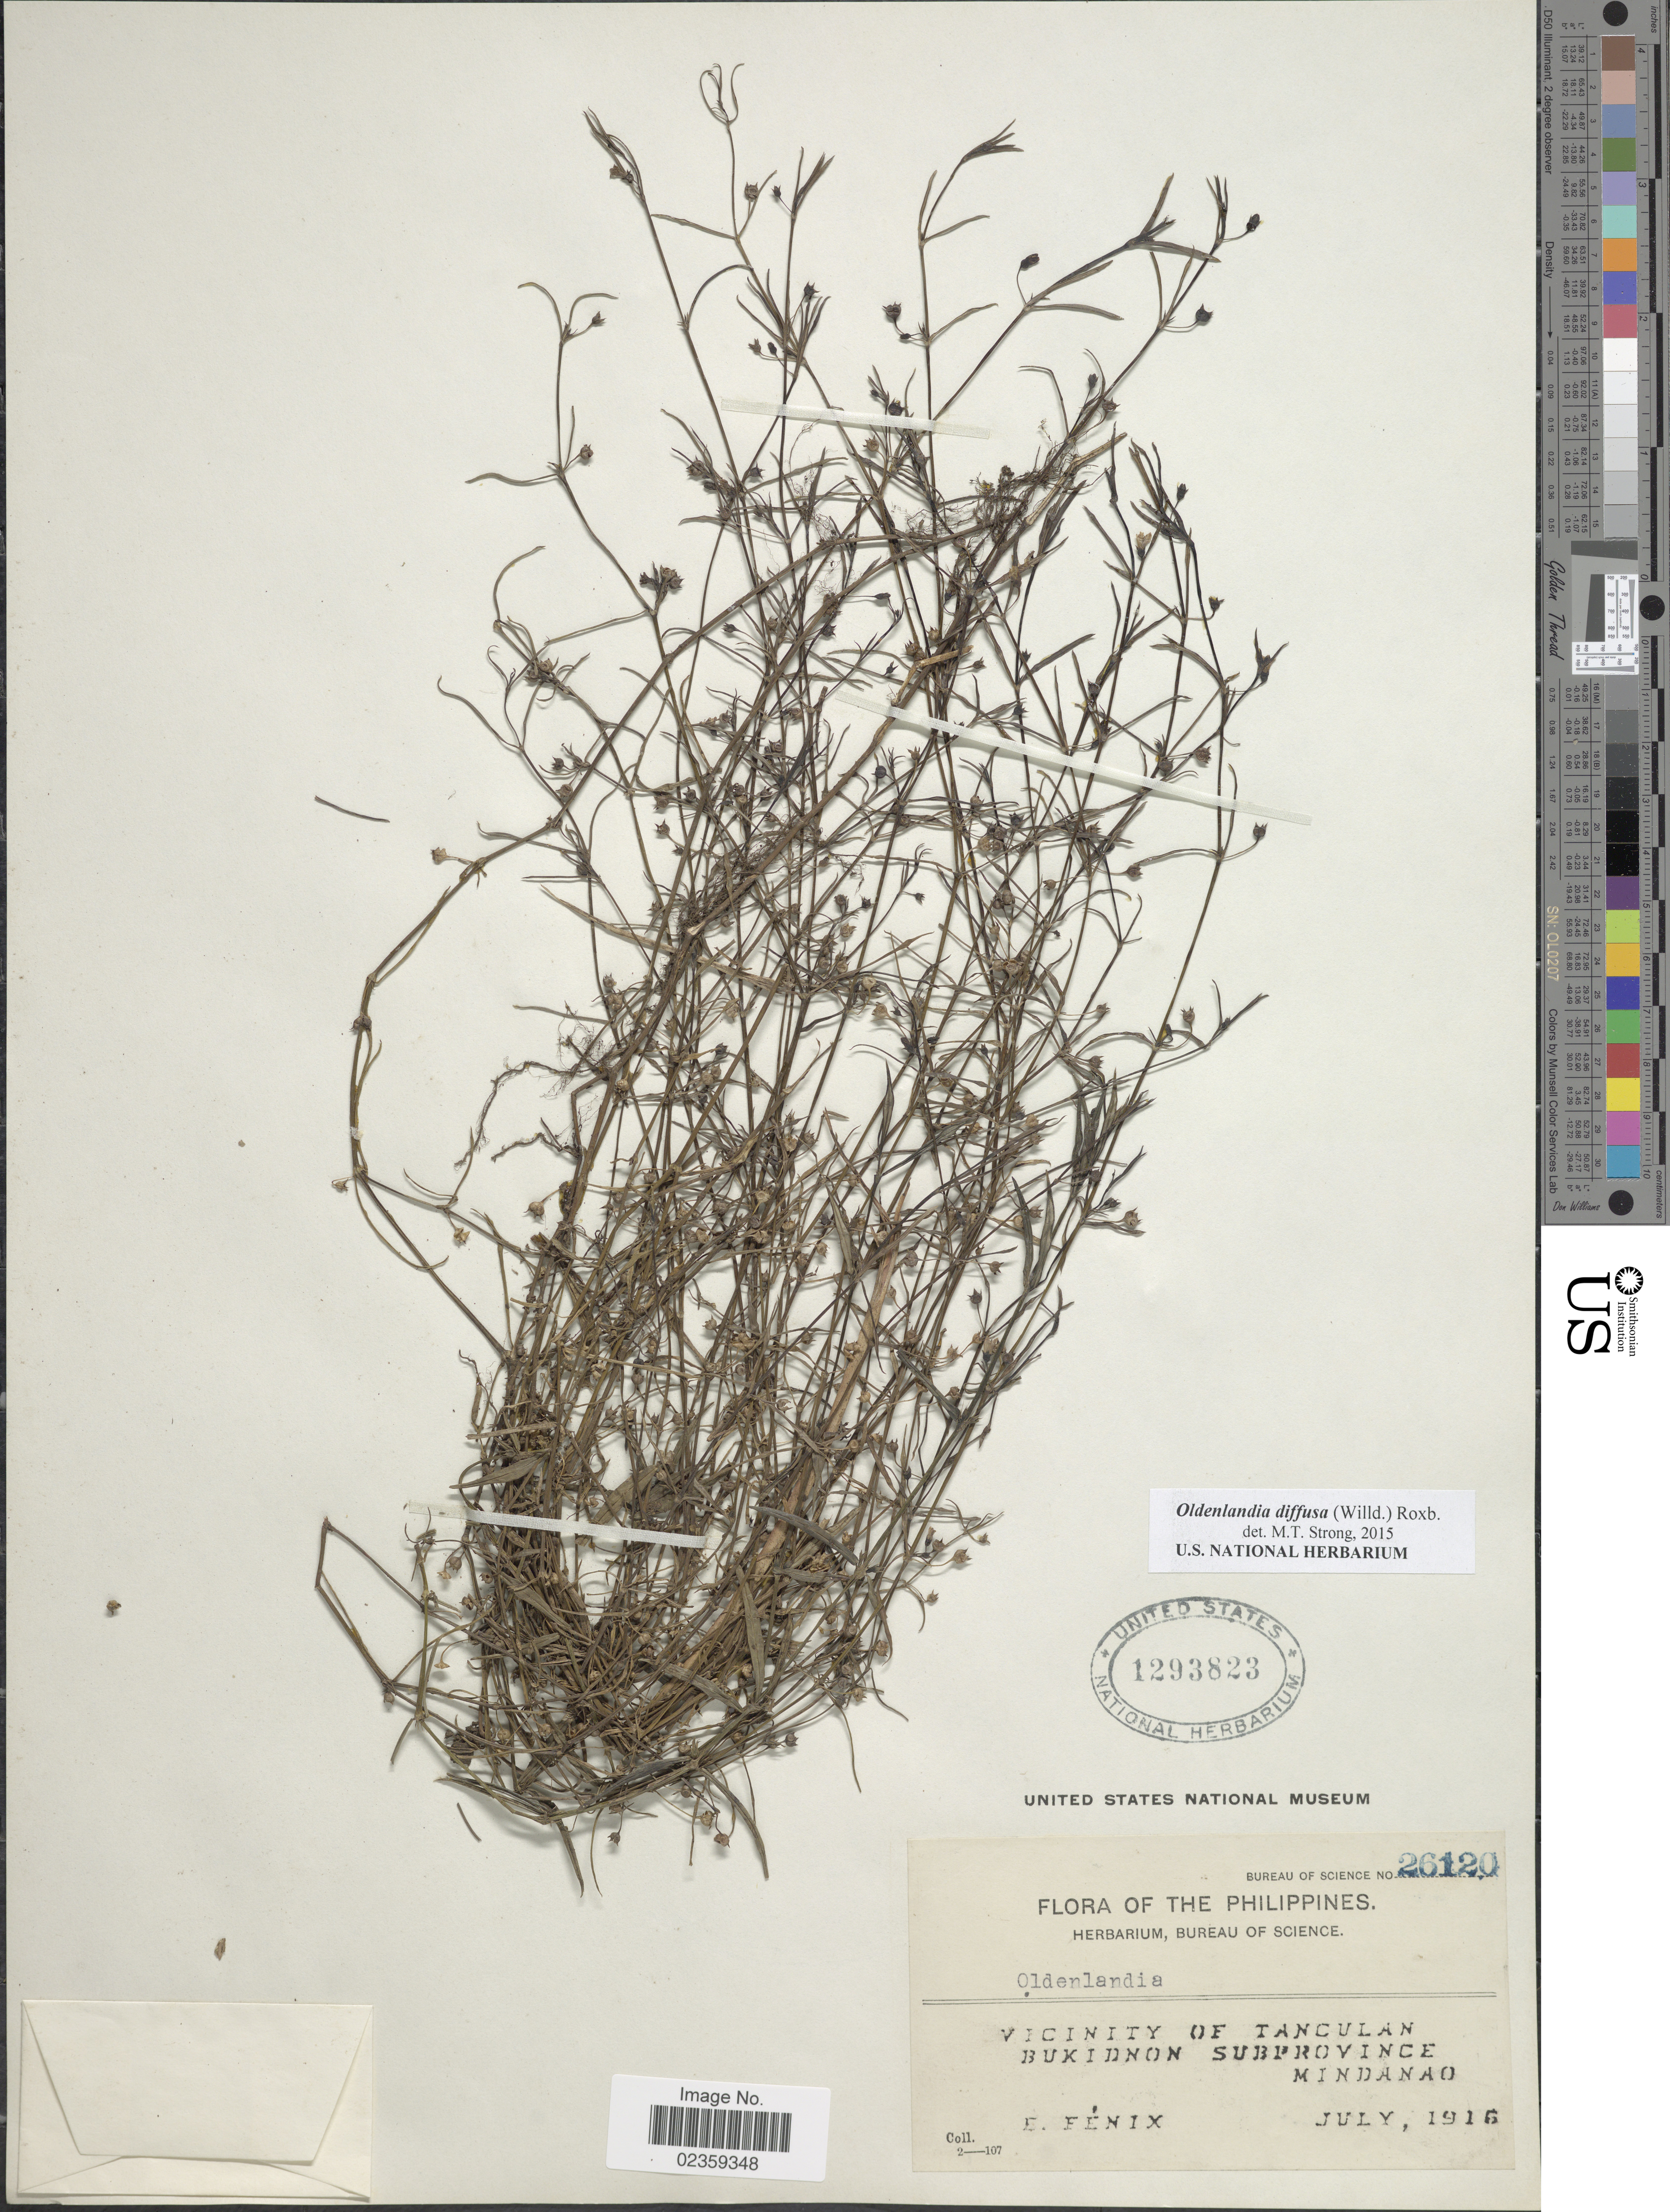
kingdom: Plantae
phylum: Tracheophyta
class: Magnoliopsida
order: Gentianales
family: Rubiaceae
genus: Oldenlandia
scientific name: Oldenlandia diffusa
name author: (Willd.) Roxb.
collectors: E. Fénix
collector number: Bureau of Science 26120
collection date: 1916-07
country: Philippines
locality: Vicinity of Tanculan. Bukidnon Subprovince. Mindanao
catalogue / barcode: US 1293823